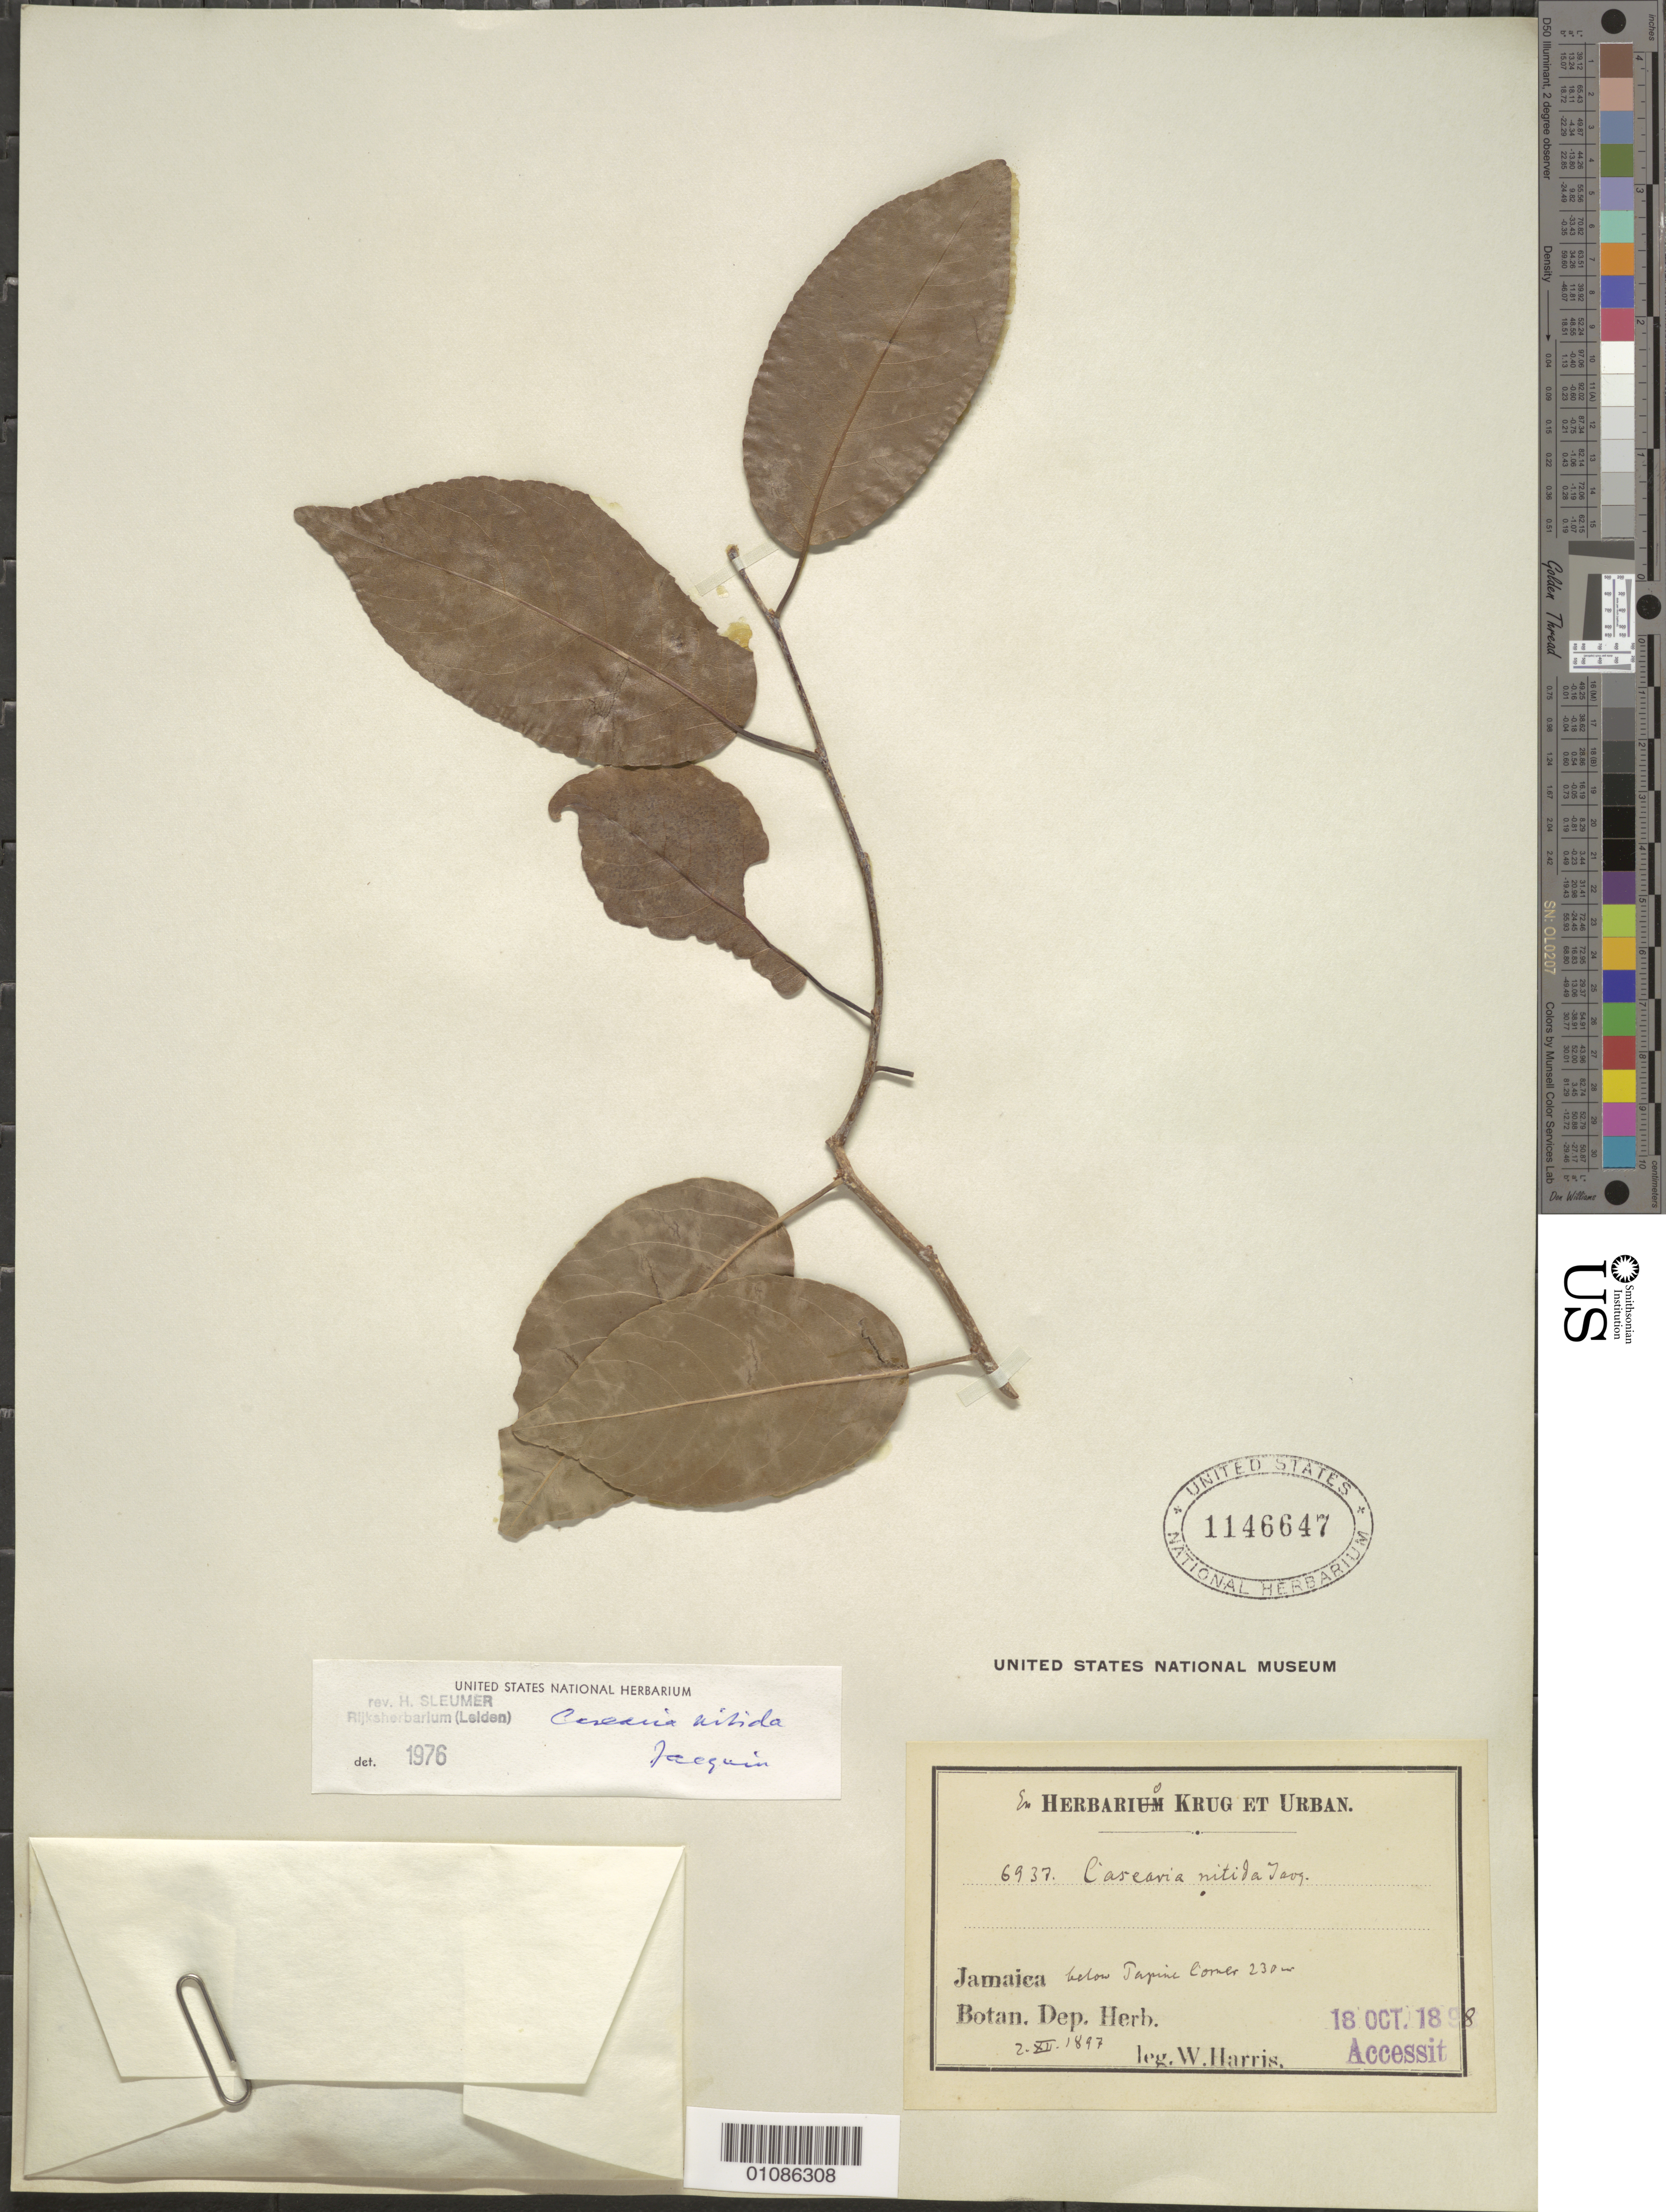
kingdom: Plantae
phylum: Tracheophyta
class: Magnoliopsida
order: Malpighiales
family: Salicaceae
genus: Casearia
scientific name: Casearia nitida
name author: (L.) Jacq.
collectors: W. Harris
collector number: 6937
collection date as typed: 02 Nov 1897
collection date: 1897-11-02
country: Jamaica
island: Jamaica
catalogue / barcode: US 1146647